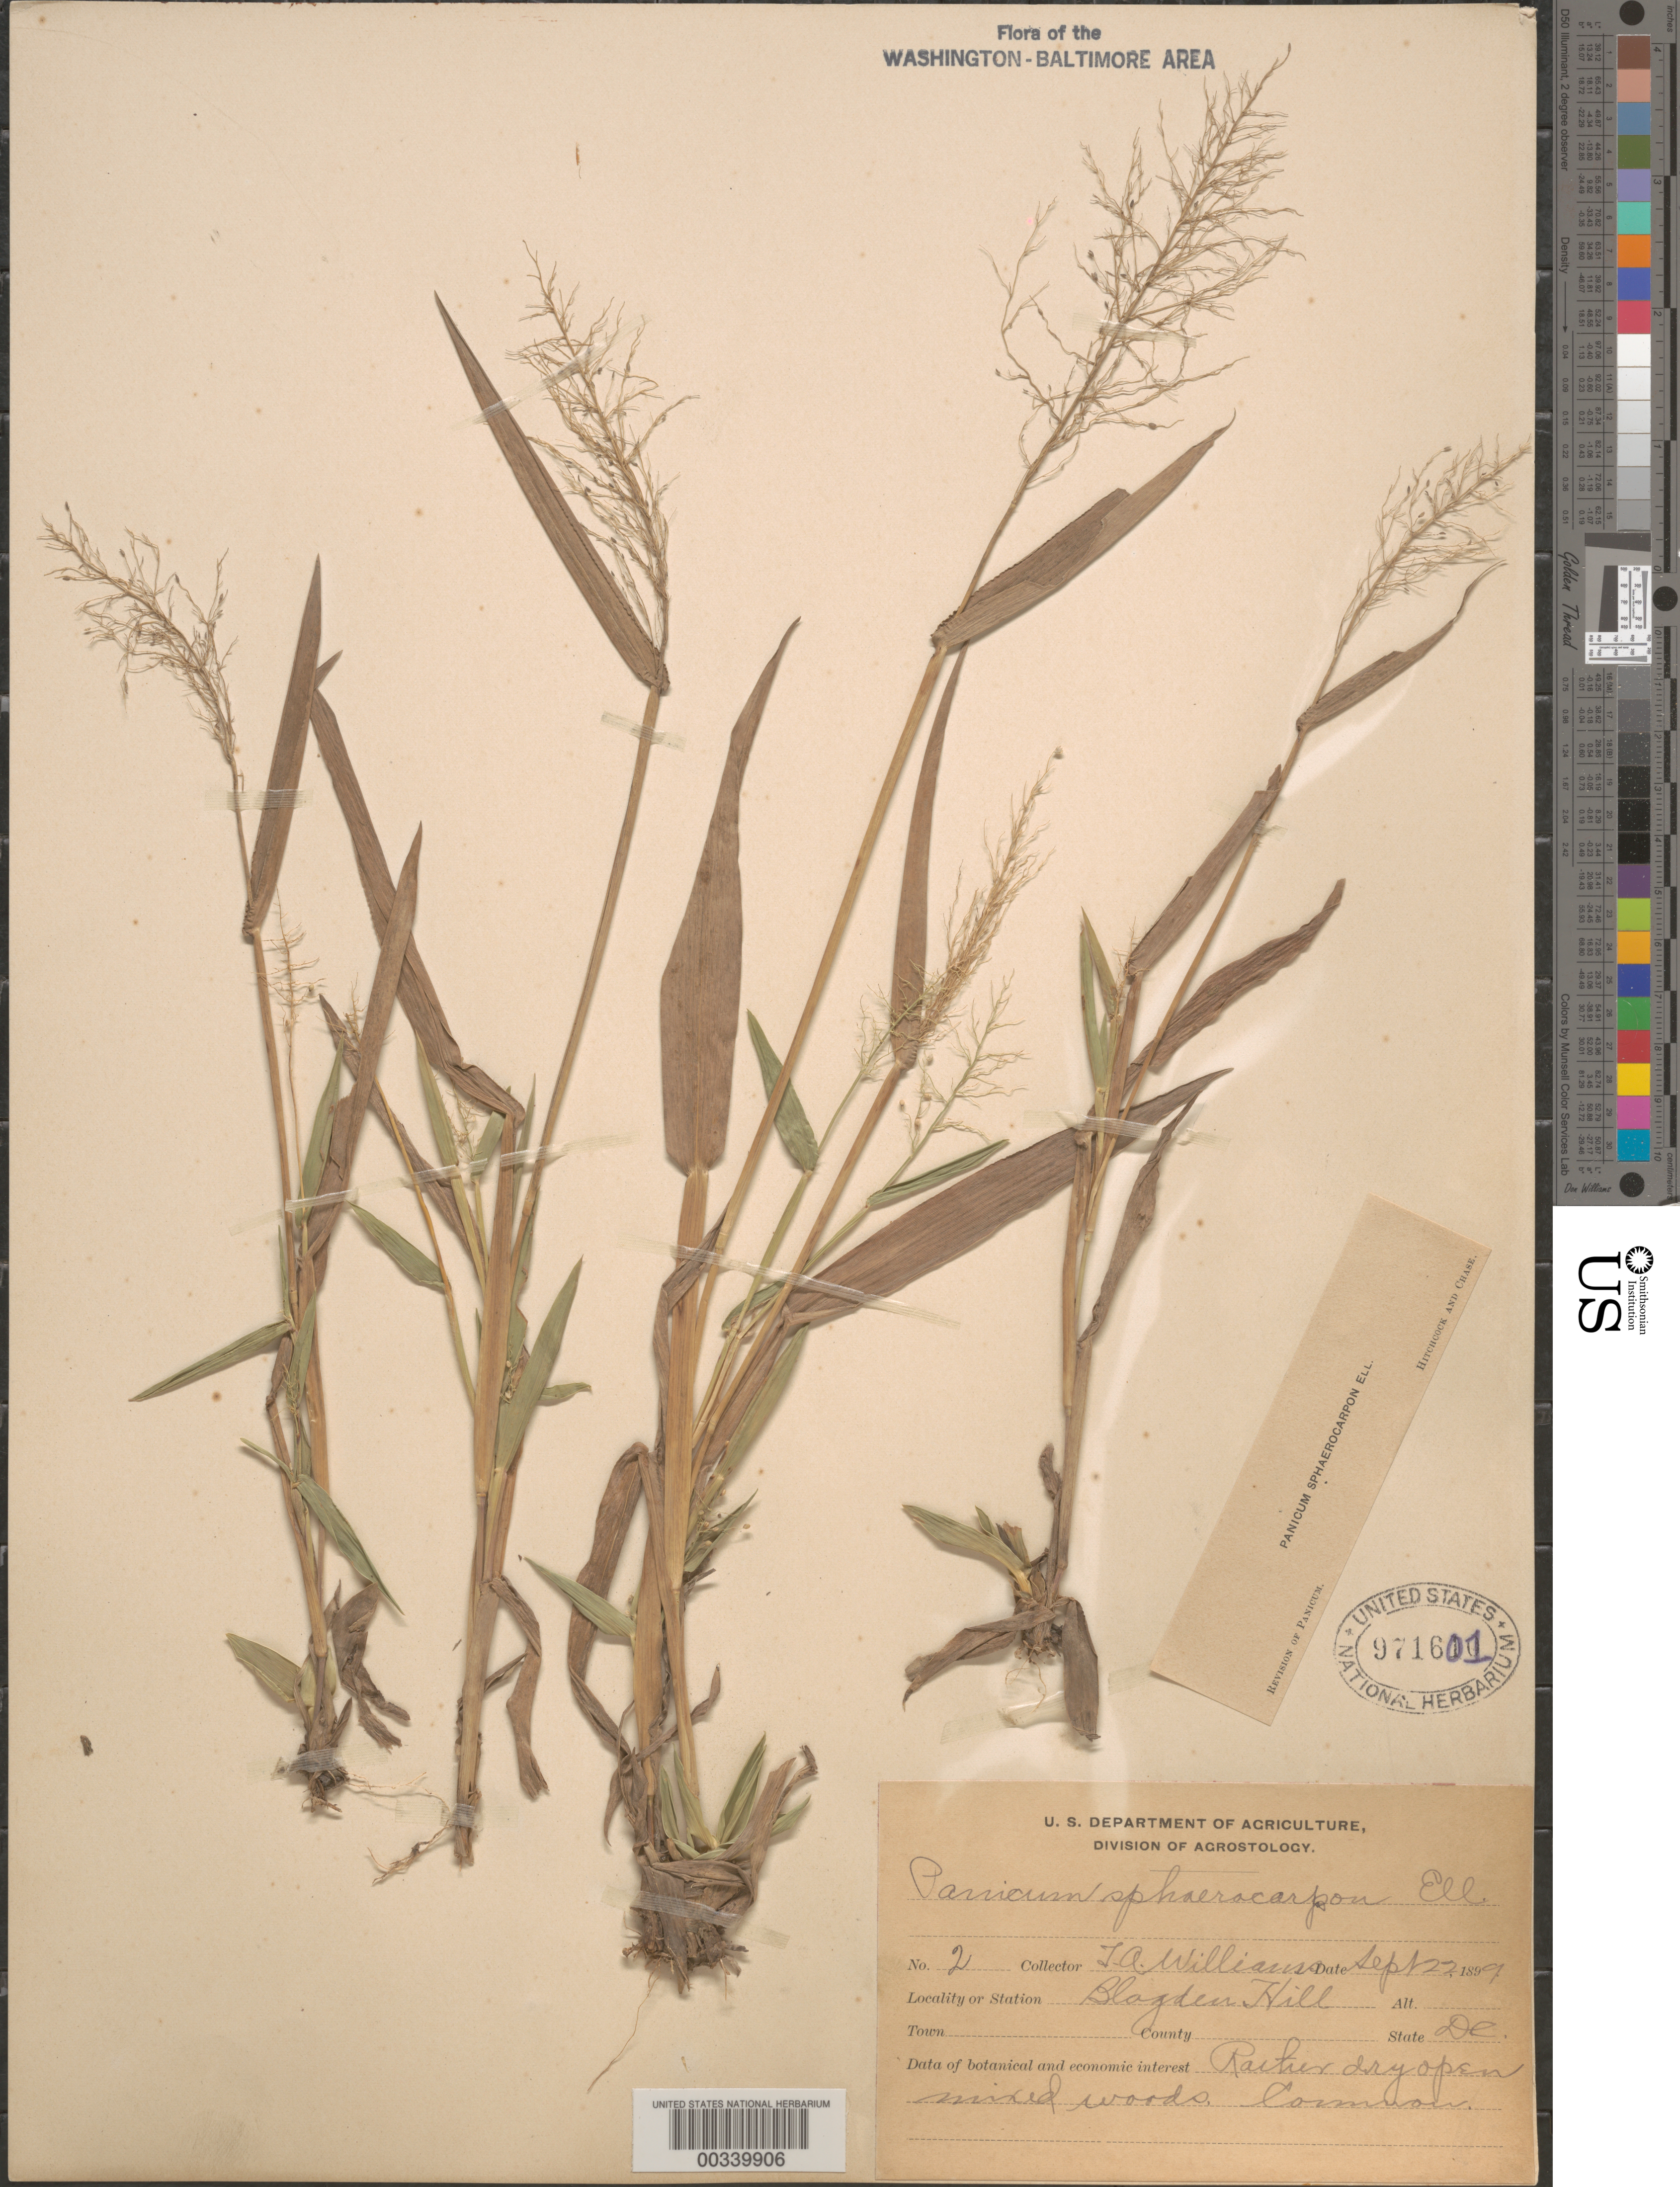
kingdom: Plantae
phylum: Tracheophyta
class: Liliopsida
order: Poales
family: Poaceae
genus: Dichanthelium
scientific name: Dichanthelium sphaerocarpon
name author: (Elliott) Gould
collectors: T. A. Williams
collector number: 2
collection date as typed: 22 Sep 1899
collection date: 1899-09-22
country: United States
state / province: District of Columbia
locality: Blagden Hill Rock Creek Park and Vicinity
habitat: Rather dry open mixed woods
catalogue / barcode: US 971601